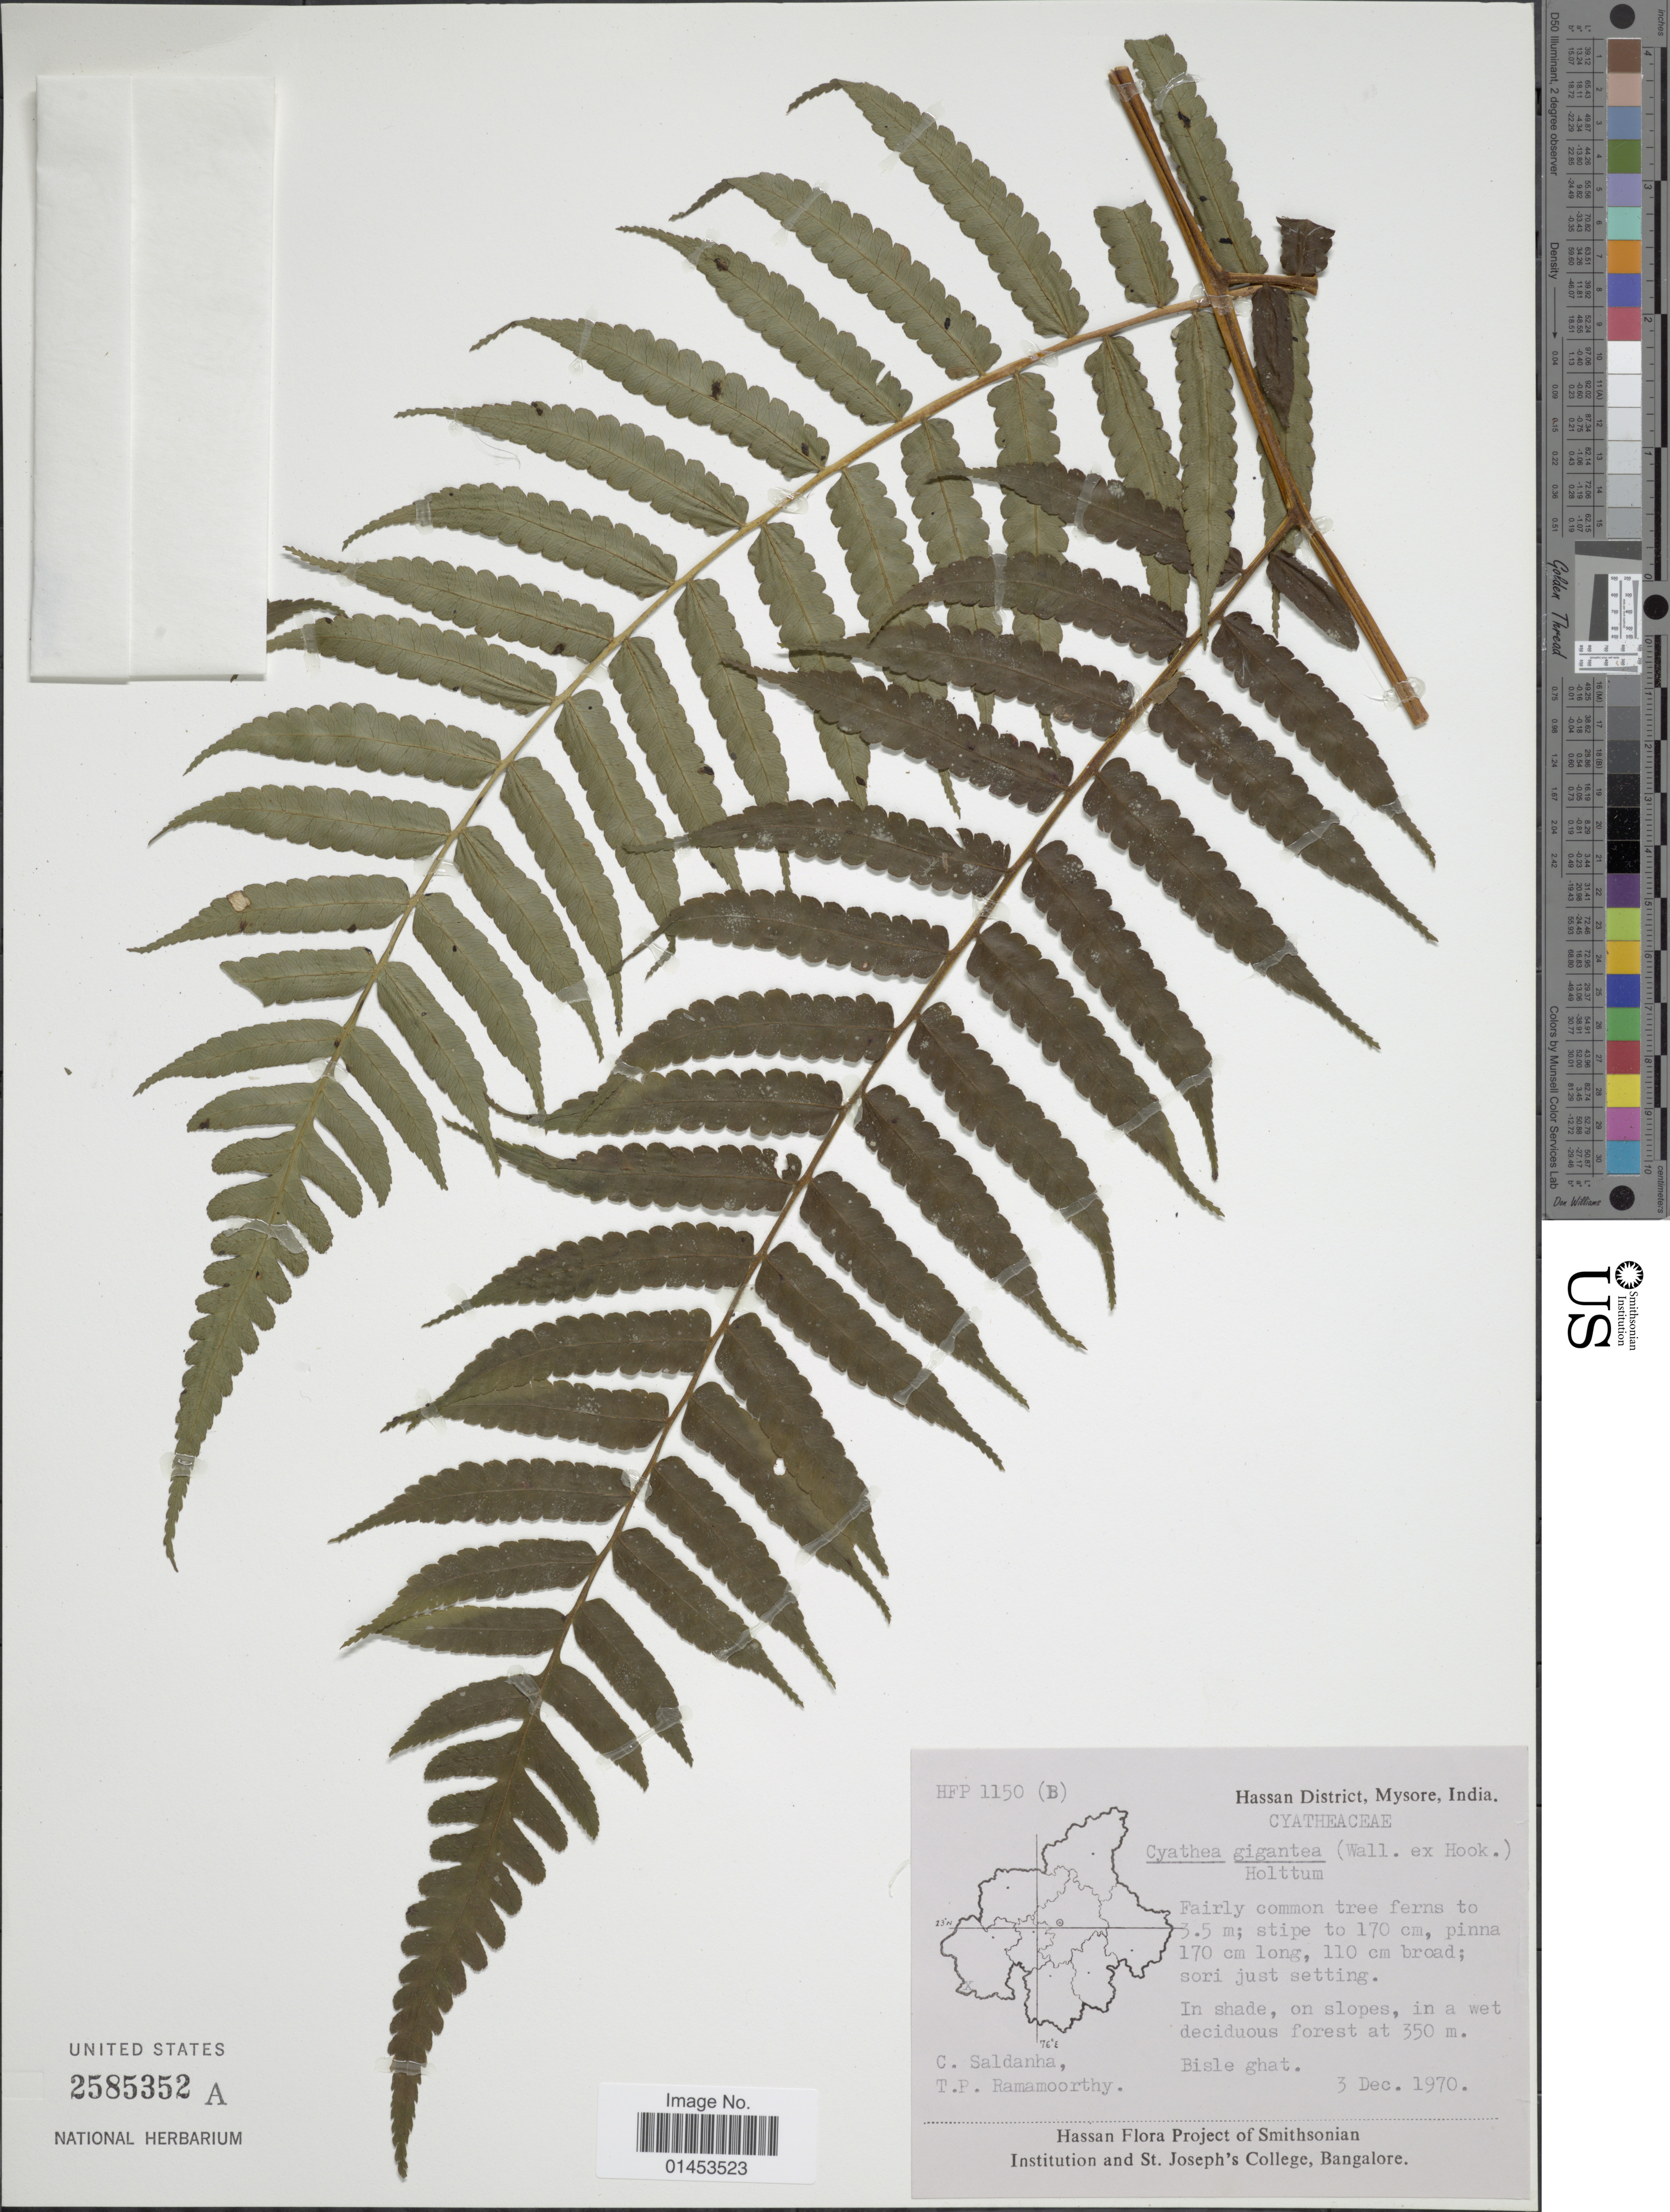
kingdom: Plantae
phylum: Tracheophyta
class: Polypodiopsida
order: Cyatheales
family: Cyatheaceae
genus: Cyathea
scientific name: Cyathea gigantea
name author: (Wall. ex Hook.) Holttum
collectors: C. Saldanha & T. P. Ramamoorthy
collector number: HFP1150(B)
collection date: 1970-12-03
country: India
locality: Hassan District, Mysore, India, Bisle Ghat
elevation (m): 350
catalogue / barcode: US 2585352A